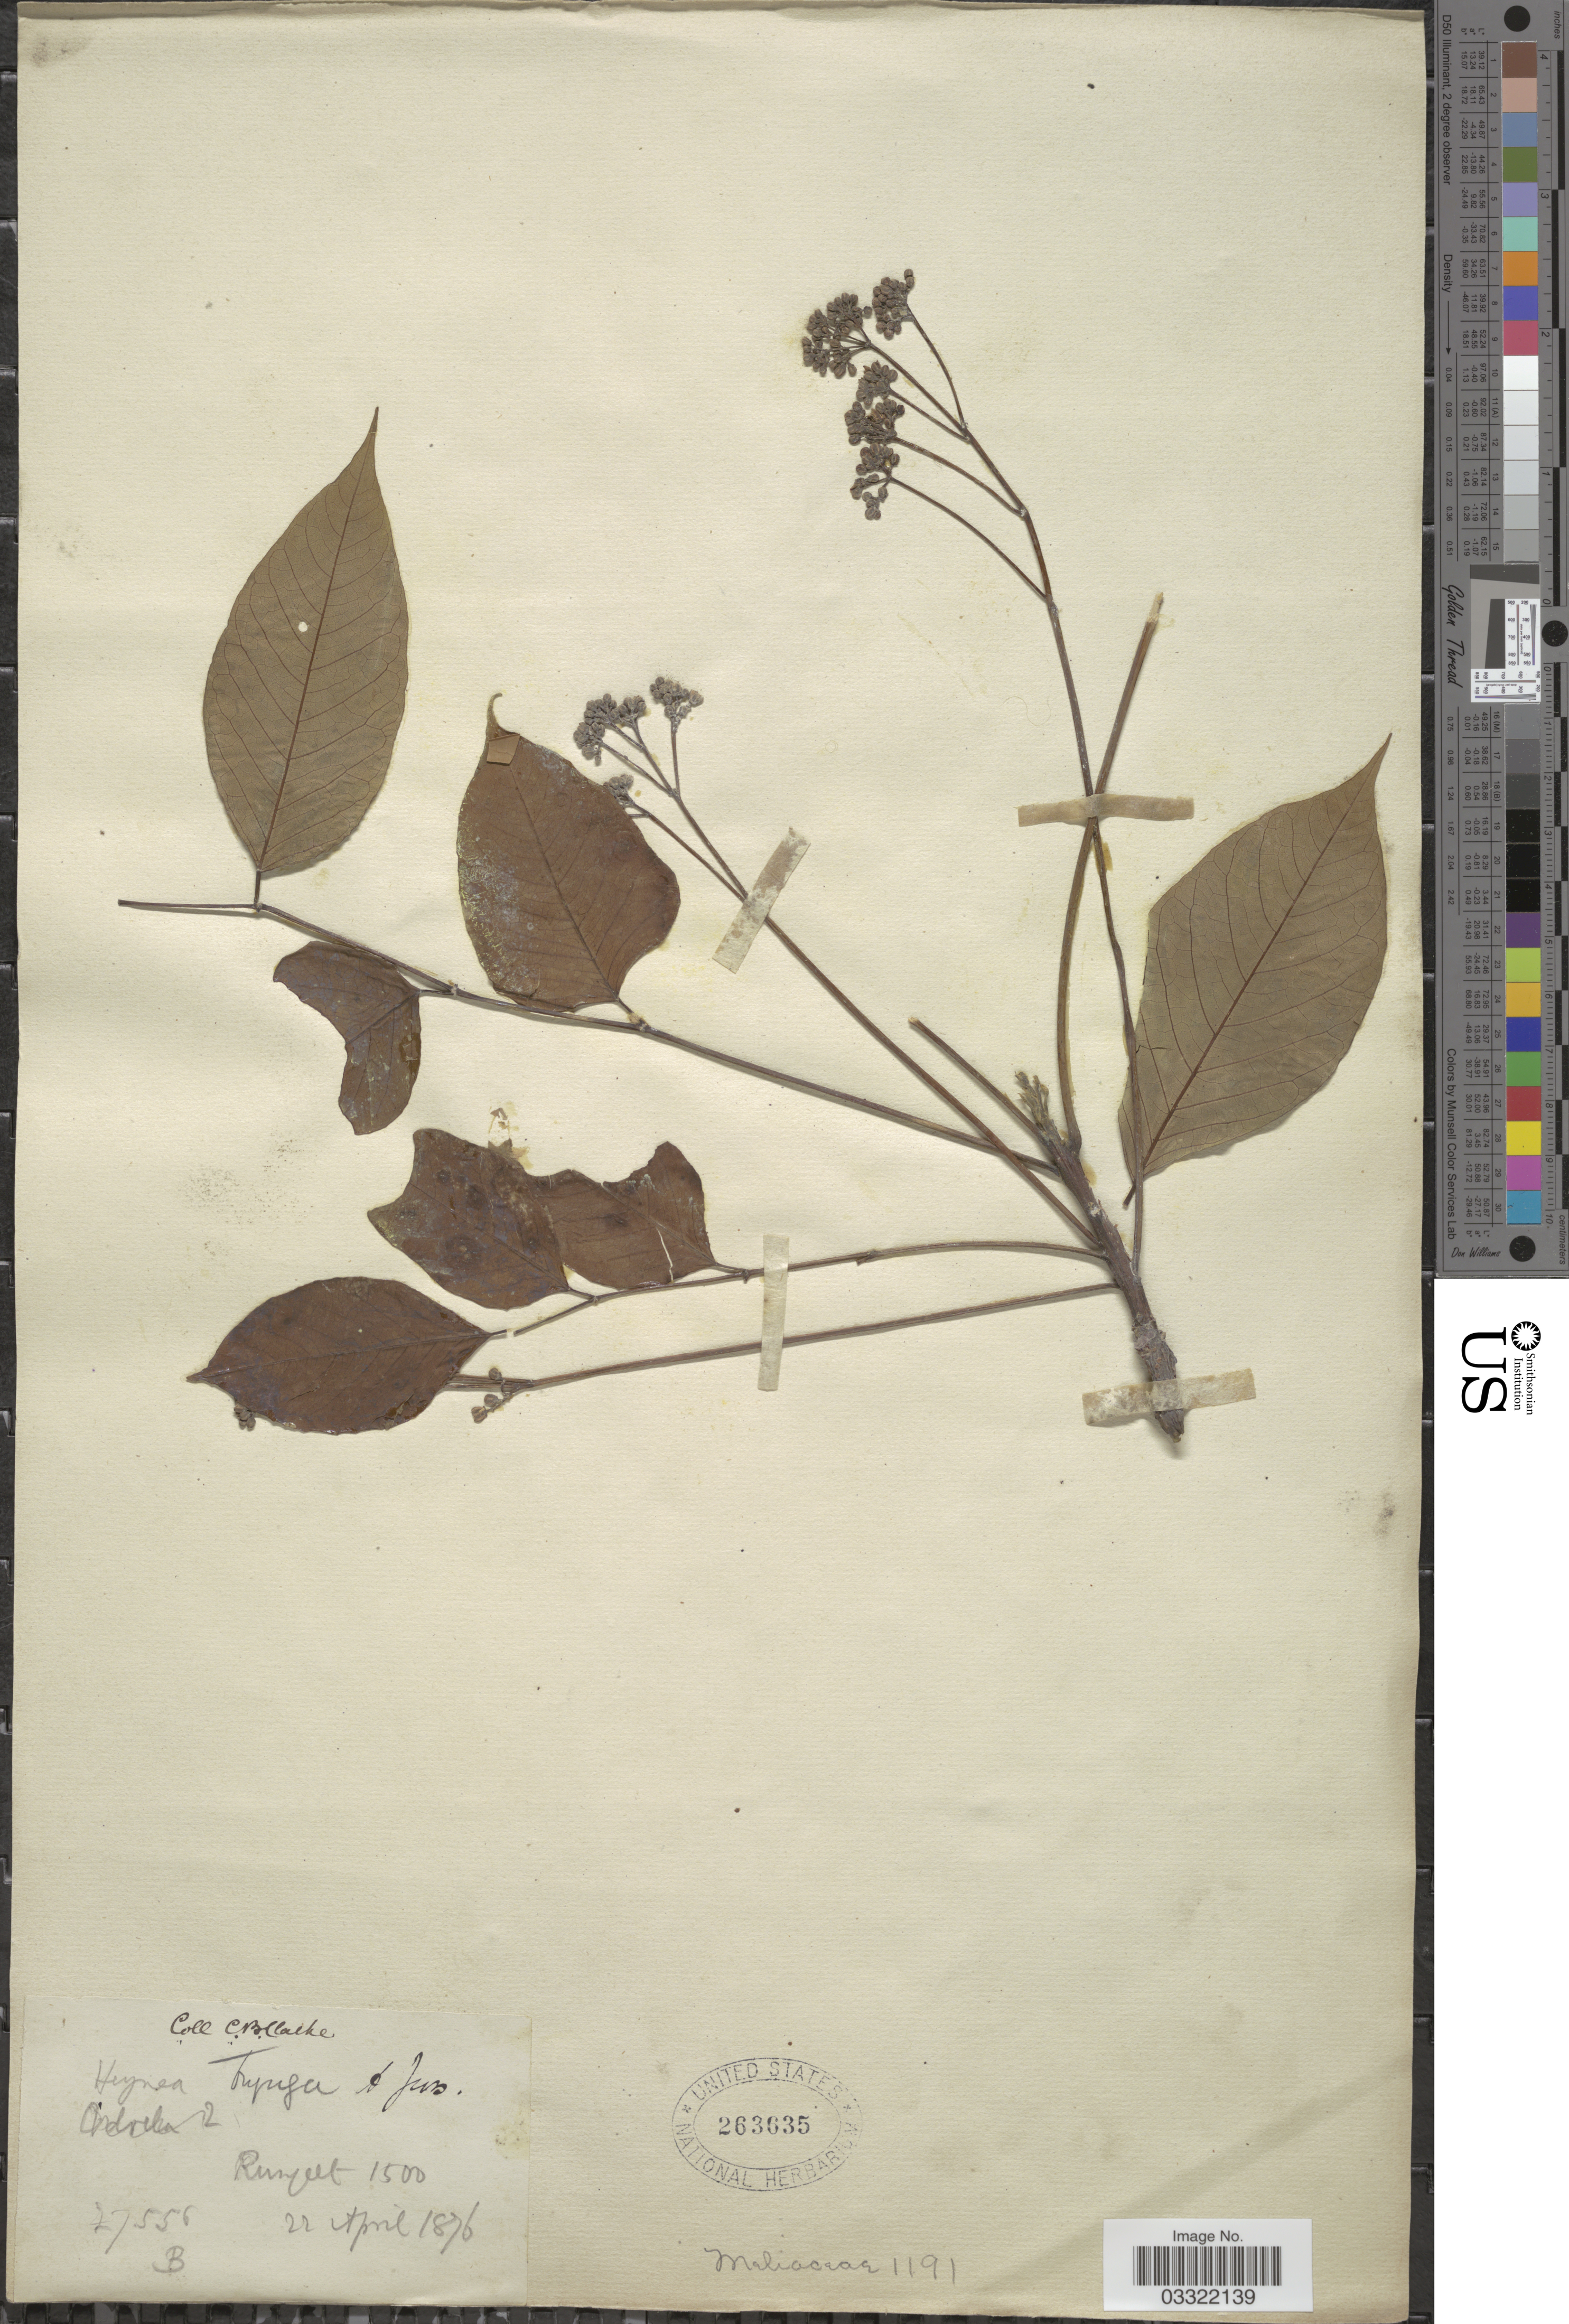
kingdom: Plantae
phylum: Tracheophyta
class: Magnoliopsida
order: Sapindales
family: Meliaceae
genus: Heynea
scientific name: Heynea trijuga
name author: Roxb.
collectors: C. B. Clarke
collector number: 27556B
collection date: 1876-04-22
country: India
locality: Rungeet.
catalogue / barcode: US 263635